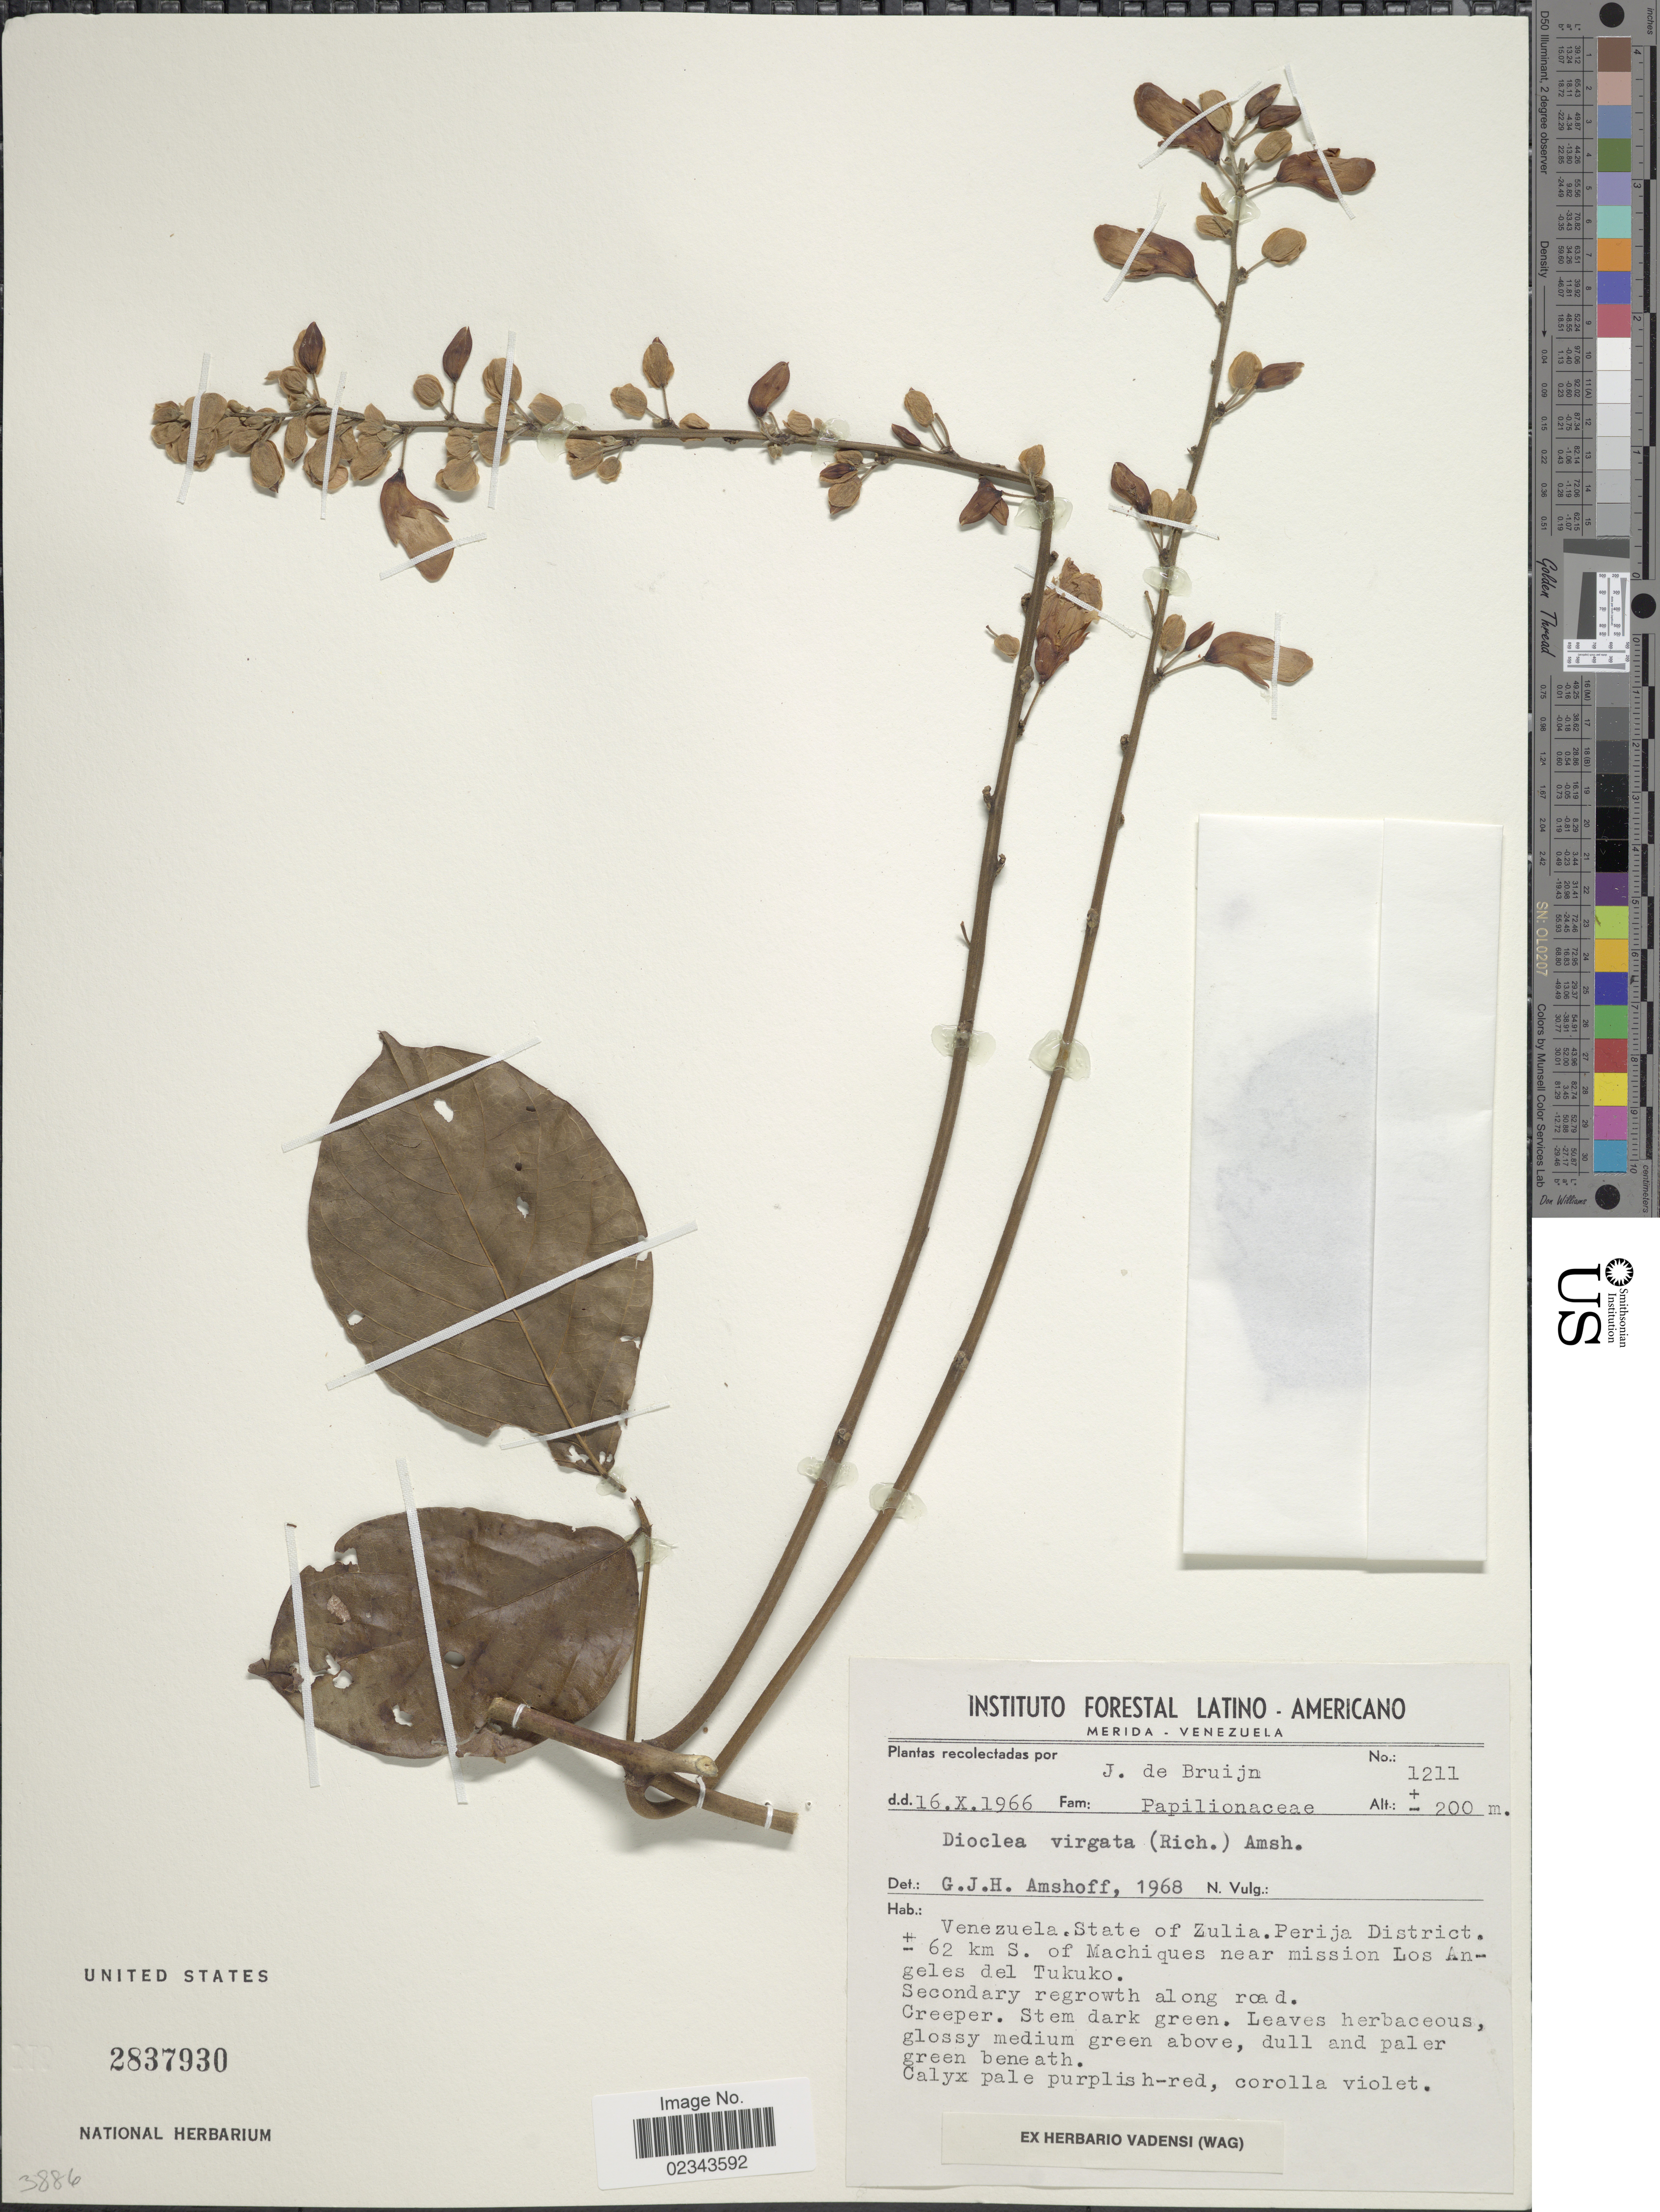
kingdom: Plantae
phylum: Tracheophyta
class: Magnoliopsida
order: Fabales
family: Fabaceae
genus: Dioclea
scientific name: Dioclea virgata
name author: (Rich.) Amshoff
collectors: J. Bruijn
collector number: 1211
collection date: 1966-10-16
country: Venezuela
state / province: Zulia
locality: Perija District, ±62 km S. of Machiques near mission Los Angeles del Tukuko, secondary regrowth along road.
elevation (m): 200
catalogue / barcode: US 2837930